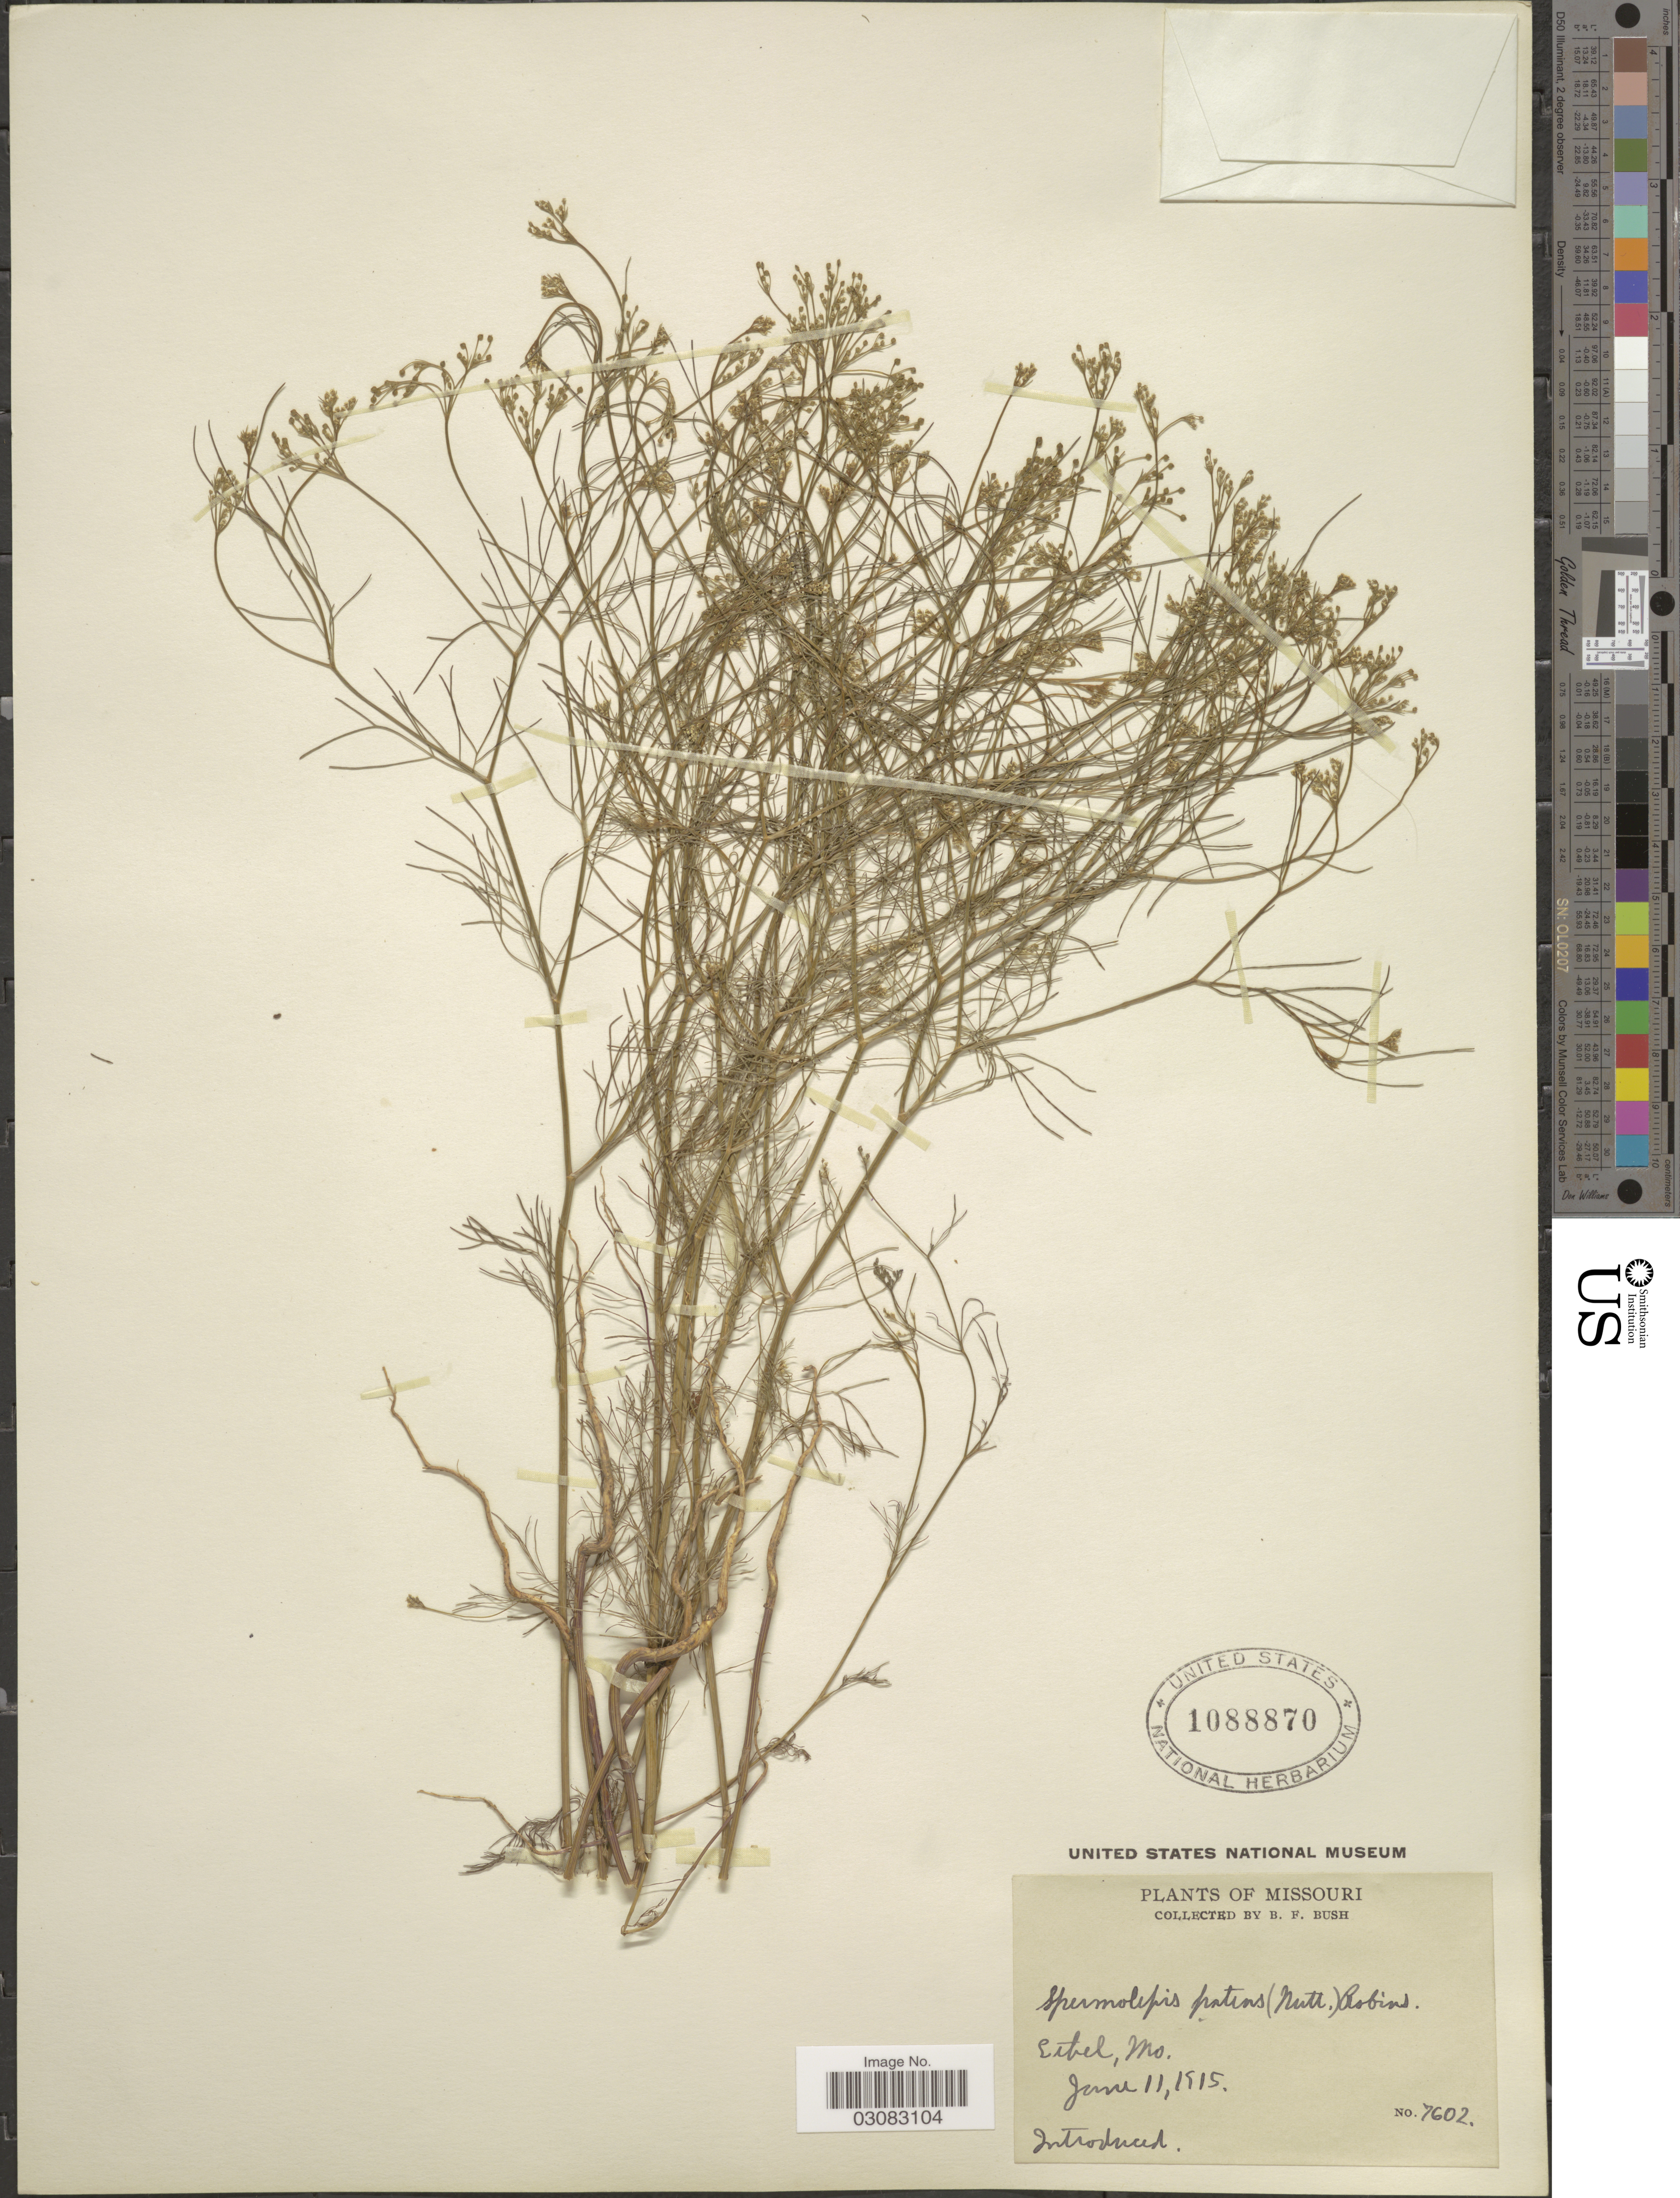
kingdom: Plantae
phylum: Tracheophyta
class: Magnoliopsida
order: Apiales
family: Apiaceae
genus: Spermolepis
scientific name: Spermolepis patens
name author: (Nutt. ex DC.) B.L. Rob.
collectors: B. F. Bush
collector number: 7602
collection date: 1915-06-11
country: United States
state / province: Missouri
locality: Ethel, Mo.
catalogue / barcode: US 1088870